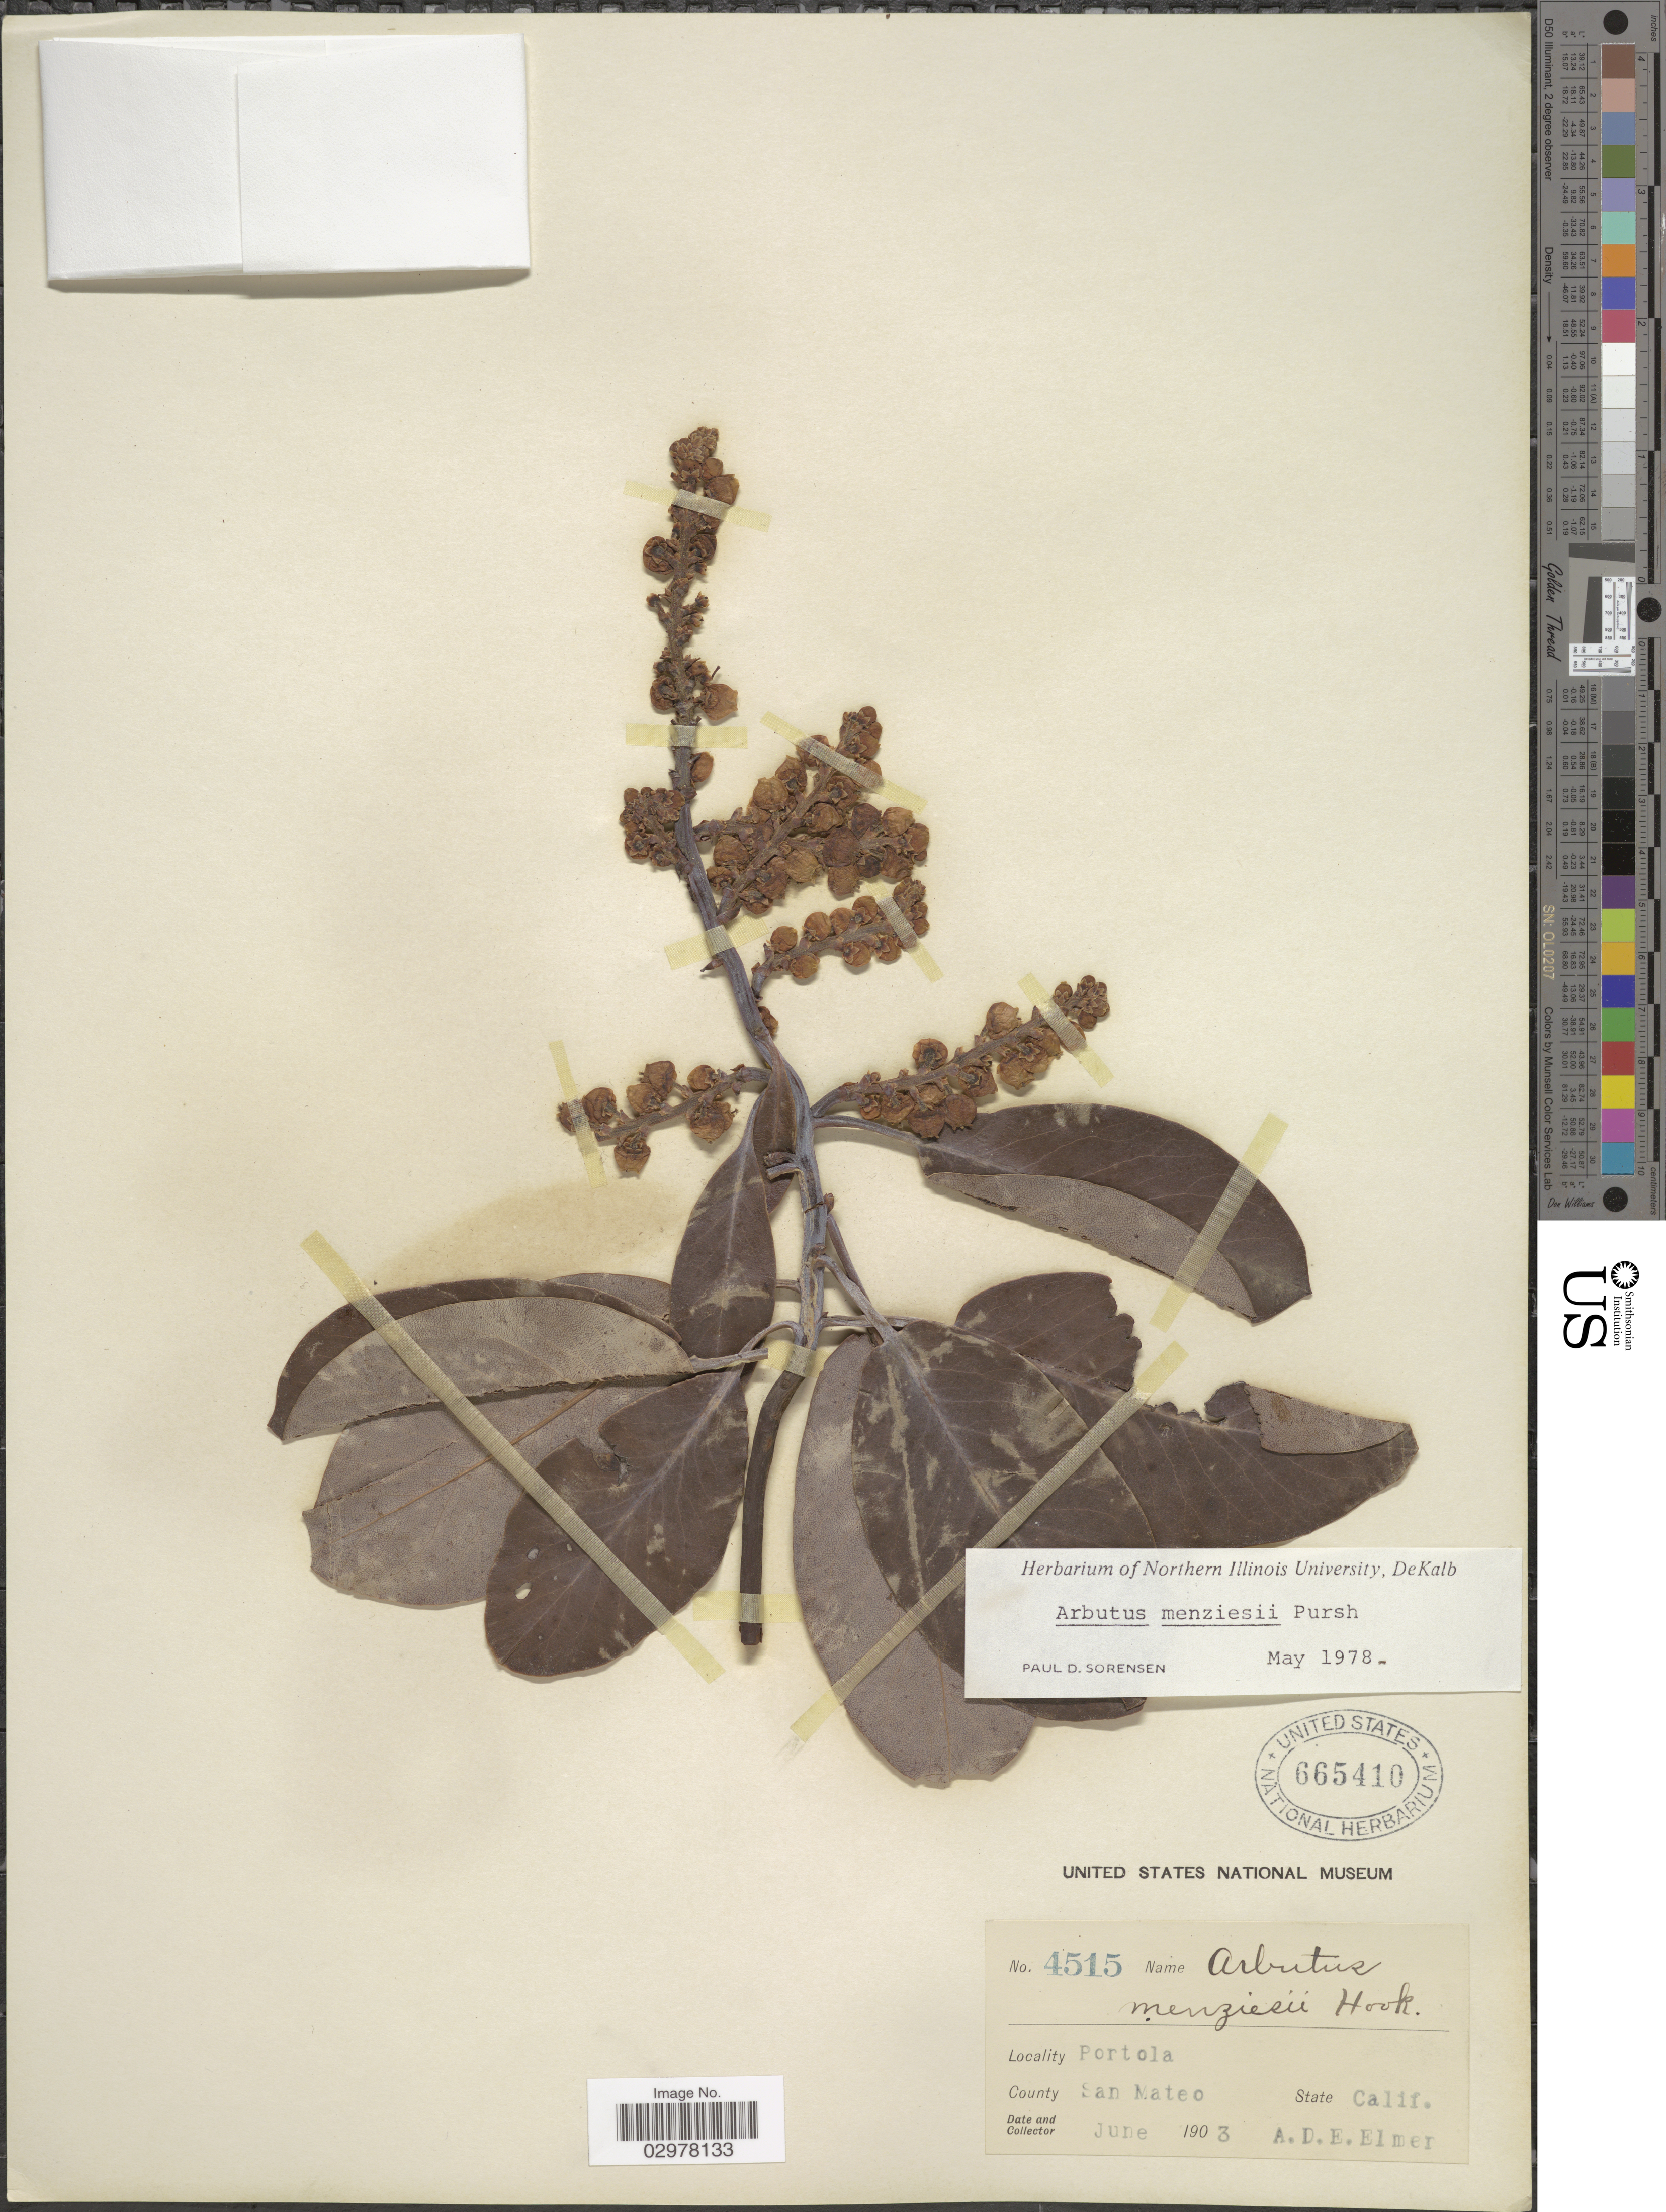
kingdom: Plantae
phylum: Tracheophyta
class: Magnoliopsida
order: Ericales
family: Ericaceae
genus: Arbutus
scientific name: Arbutus menziesii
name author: Pursh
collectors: A. D. E. Elmer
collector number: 4515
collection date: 1903-06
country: United States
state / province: California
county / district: San Mateo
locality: Portola. County San Mateo.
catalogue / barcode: US 665410